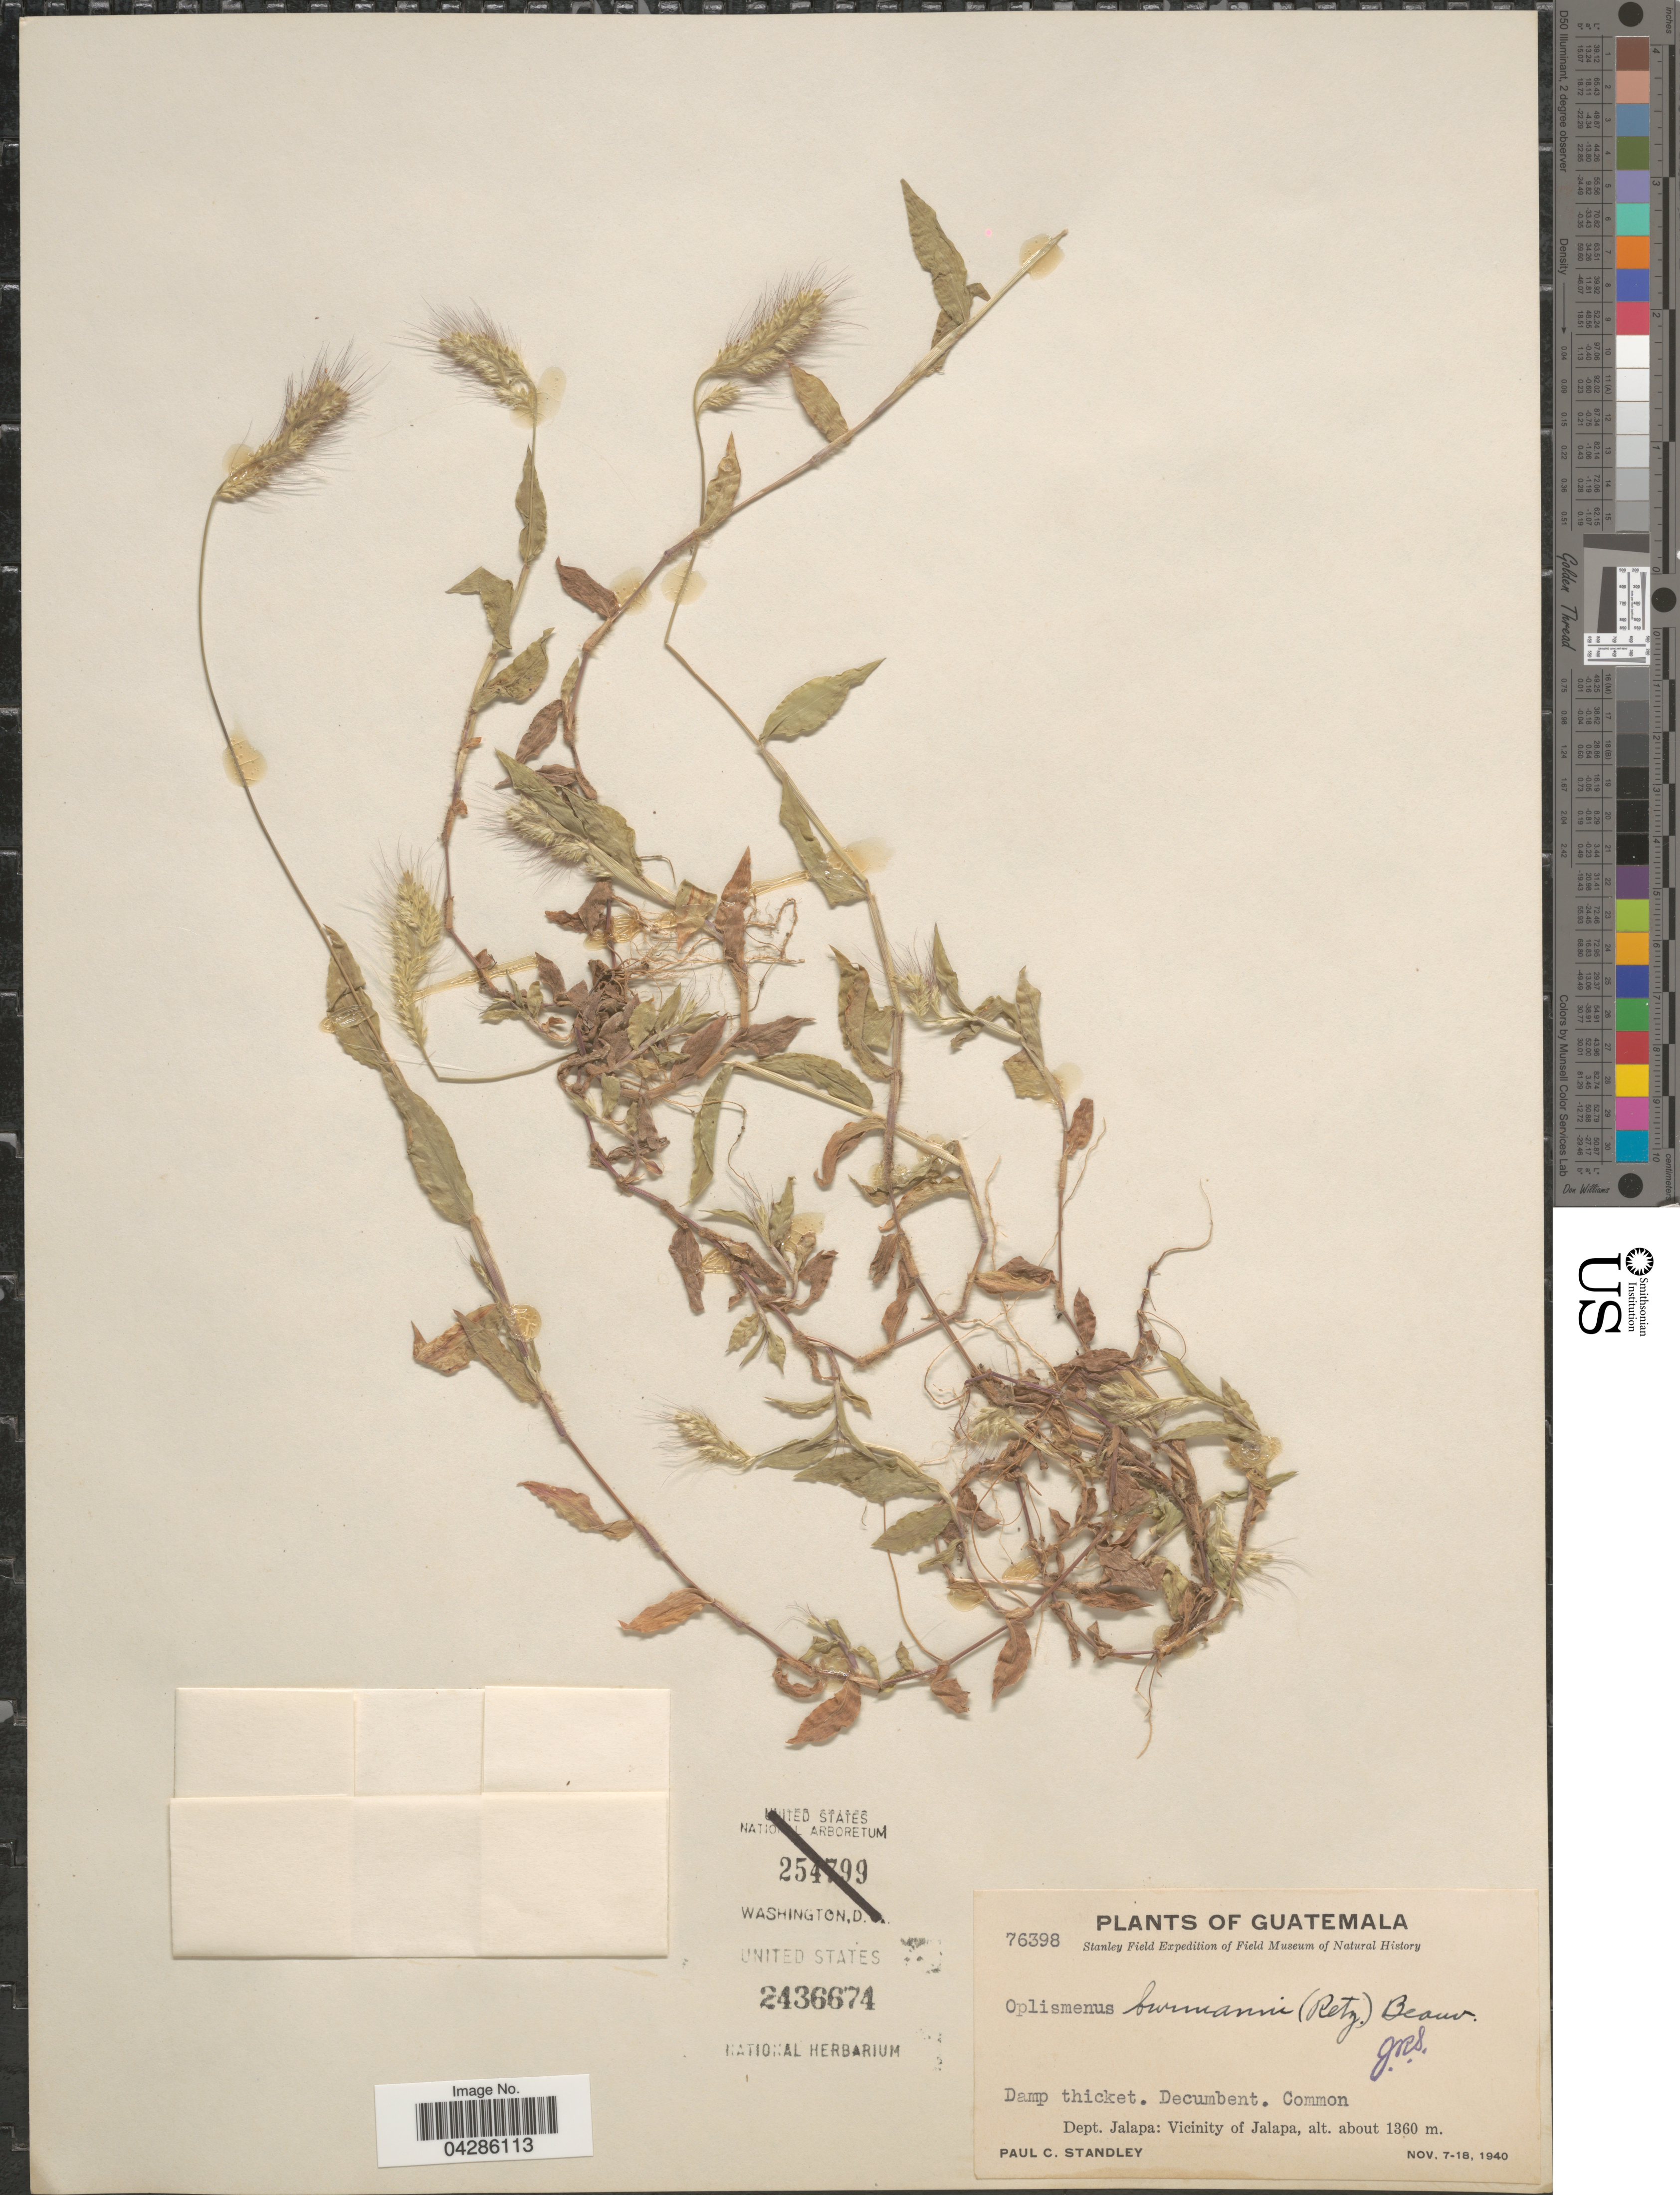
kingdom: Plantae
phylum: Tracheophyta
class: Liliopsida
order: Poales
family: Poaceae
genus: Oplismenus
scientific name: Oplismenus burmannii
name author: (Retz.) P. Beauv.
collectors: P. C. Standley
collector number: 76398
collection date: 1940-11-07/1940-11-18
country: Guatemala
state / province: Jalapa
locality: Stanley Field Expedition. Damp thicket. Decumbent. Common. Dept. Jalapa: Vicinity of Jalapa.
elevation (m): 1360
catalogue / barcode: US 2436674